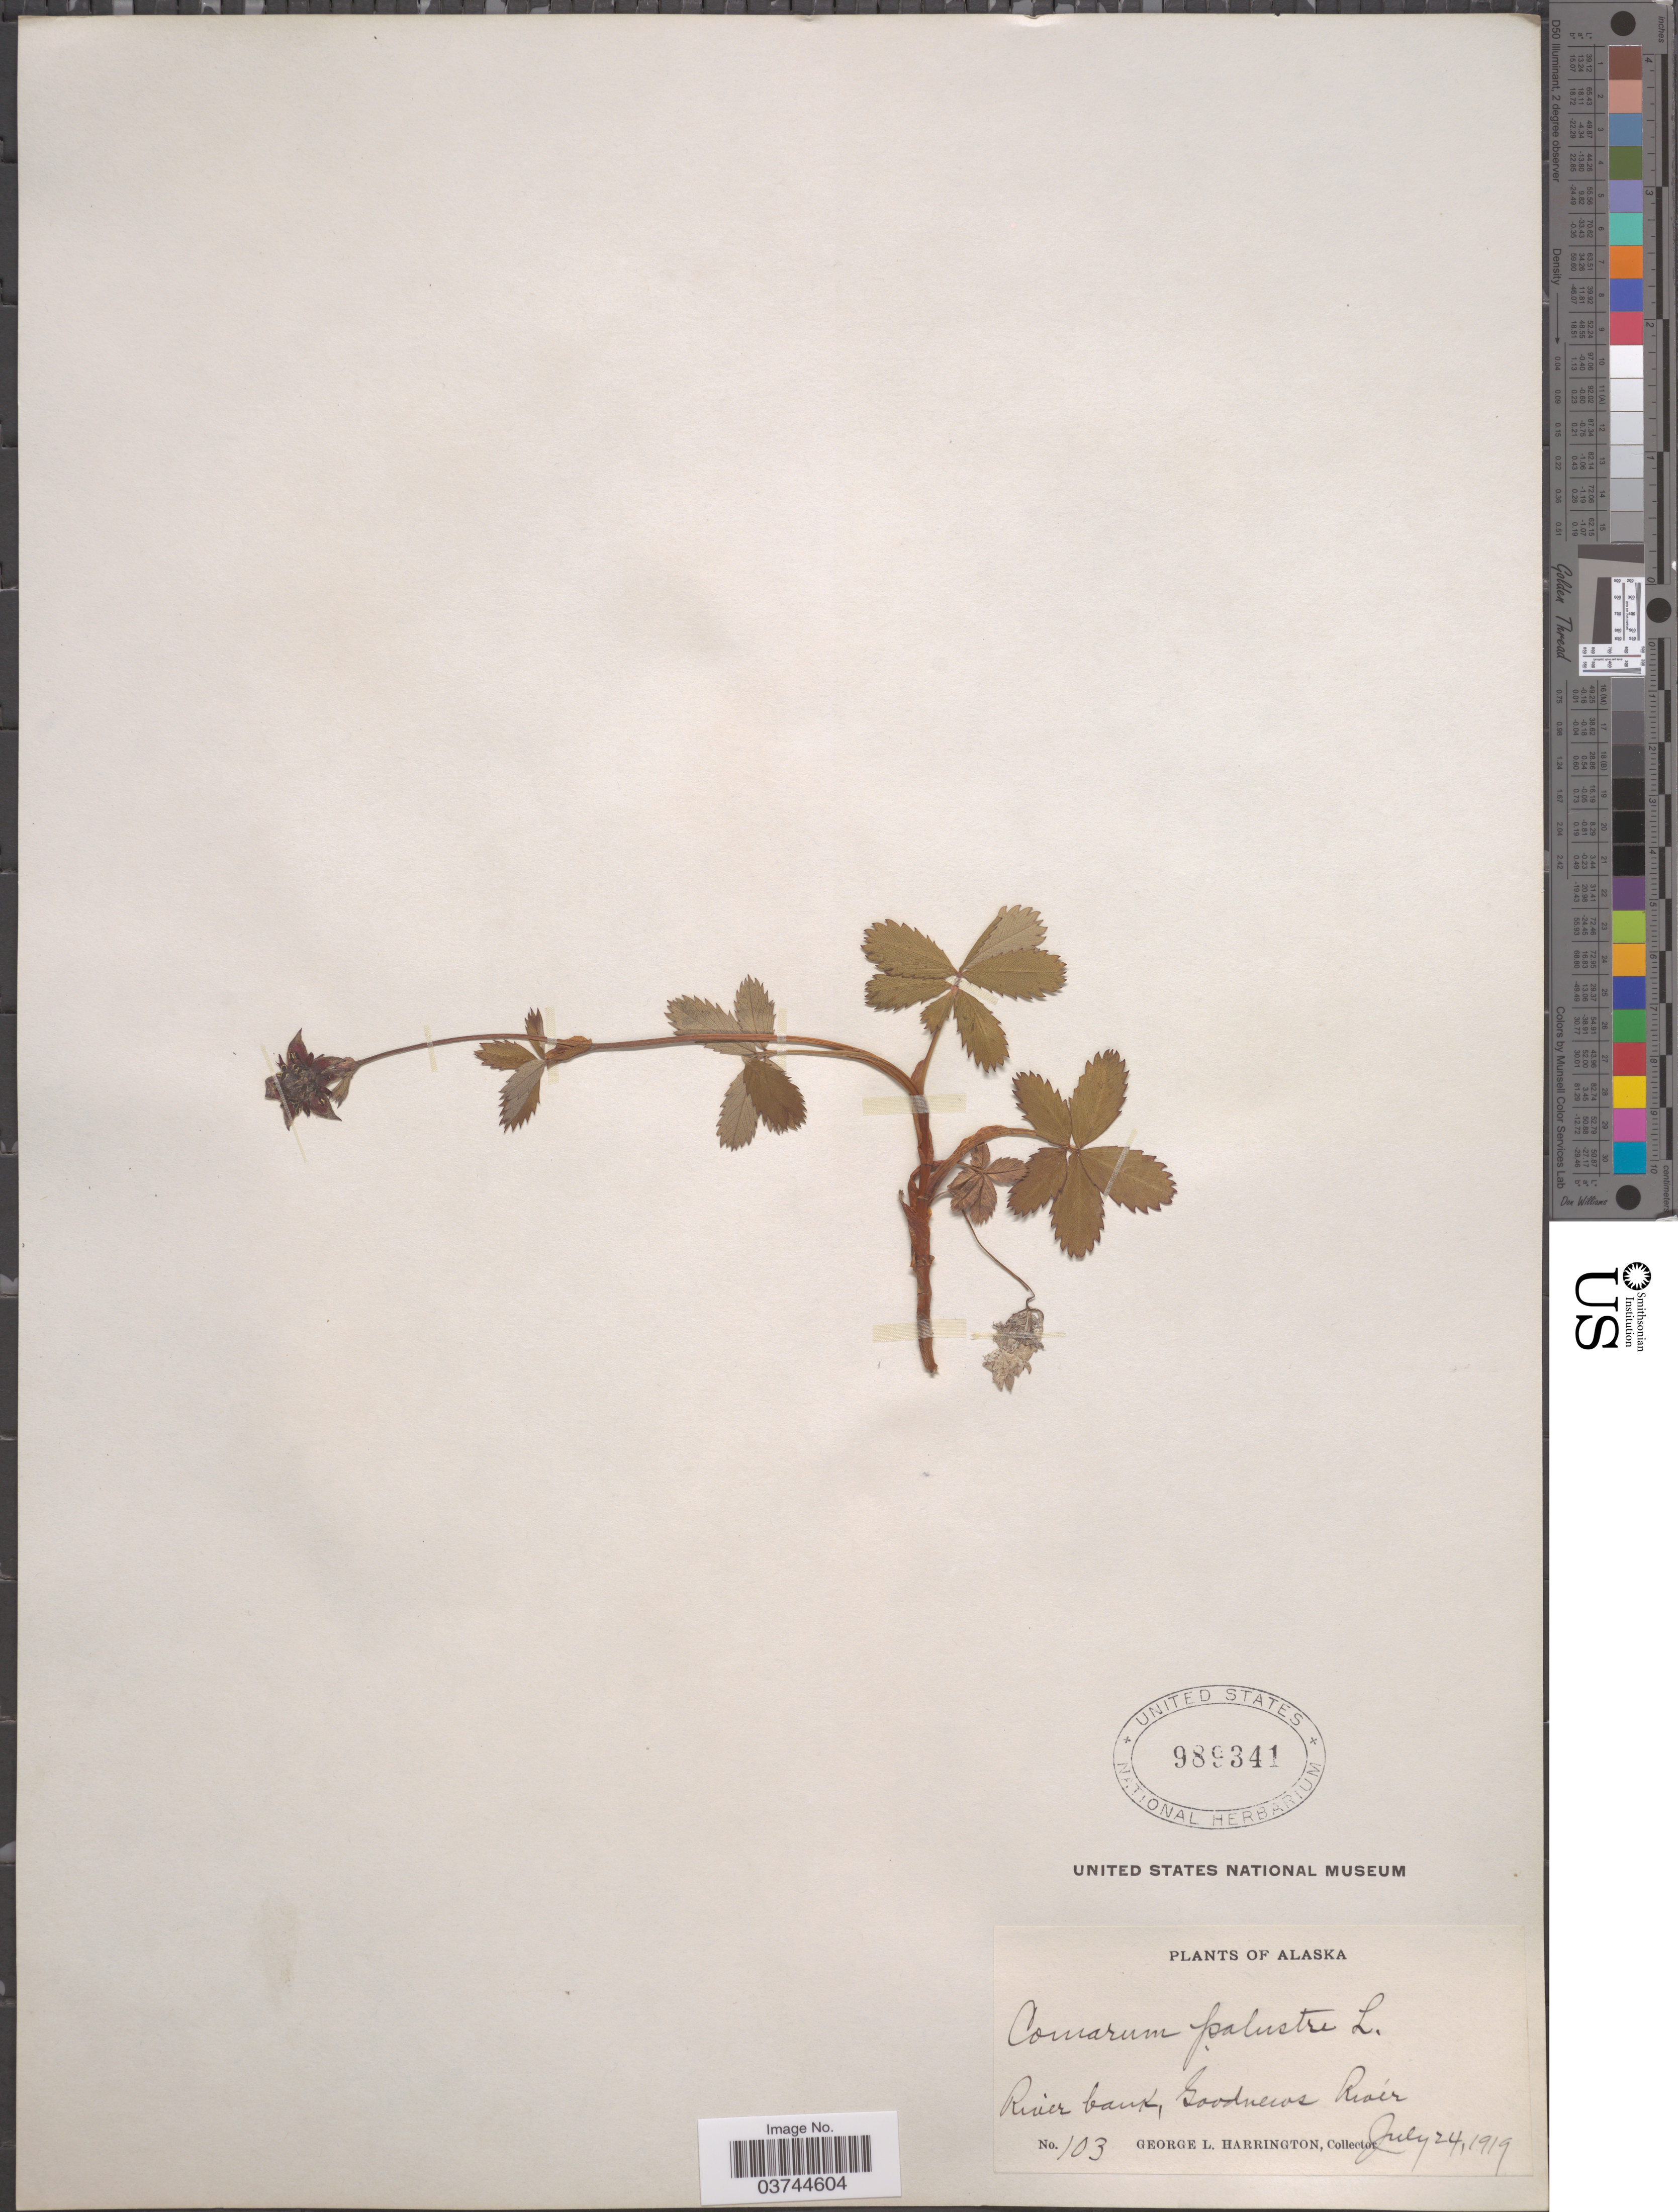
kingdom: Plantae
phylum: Tracheophyta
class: Magnoliopsida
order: Rosales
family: Rosaceae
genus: Comarum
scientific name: Comarum palustre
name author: L.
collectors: G. Harrington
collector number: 103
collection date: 1919-07-24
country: United States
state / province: Alaska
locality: River bank, Goodnews River.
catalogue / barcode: US 989341